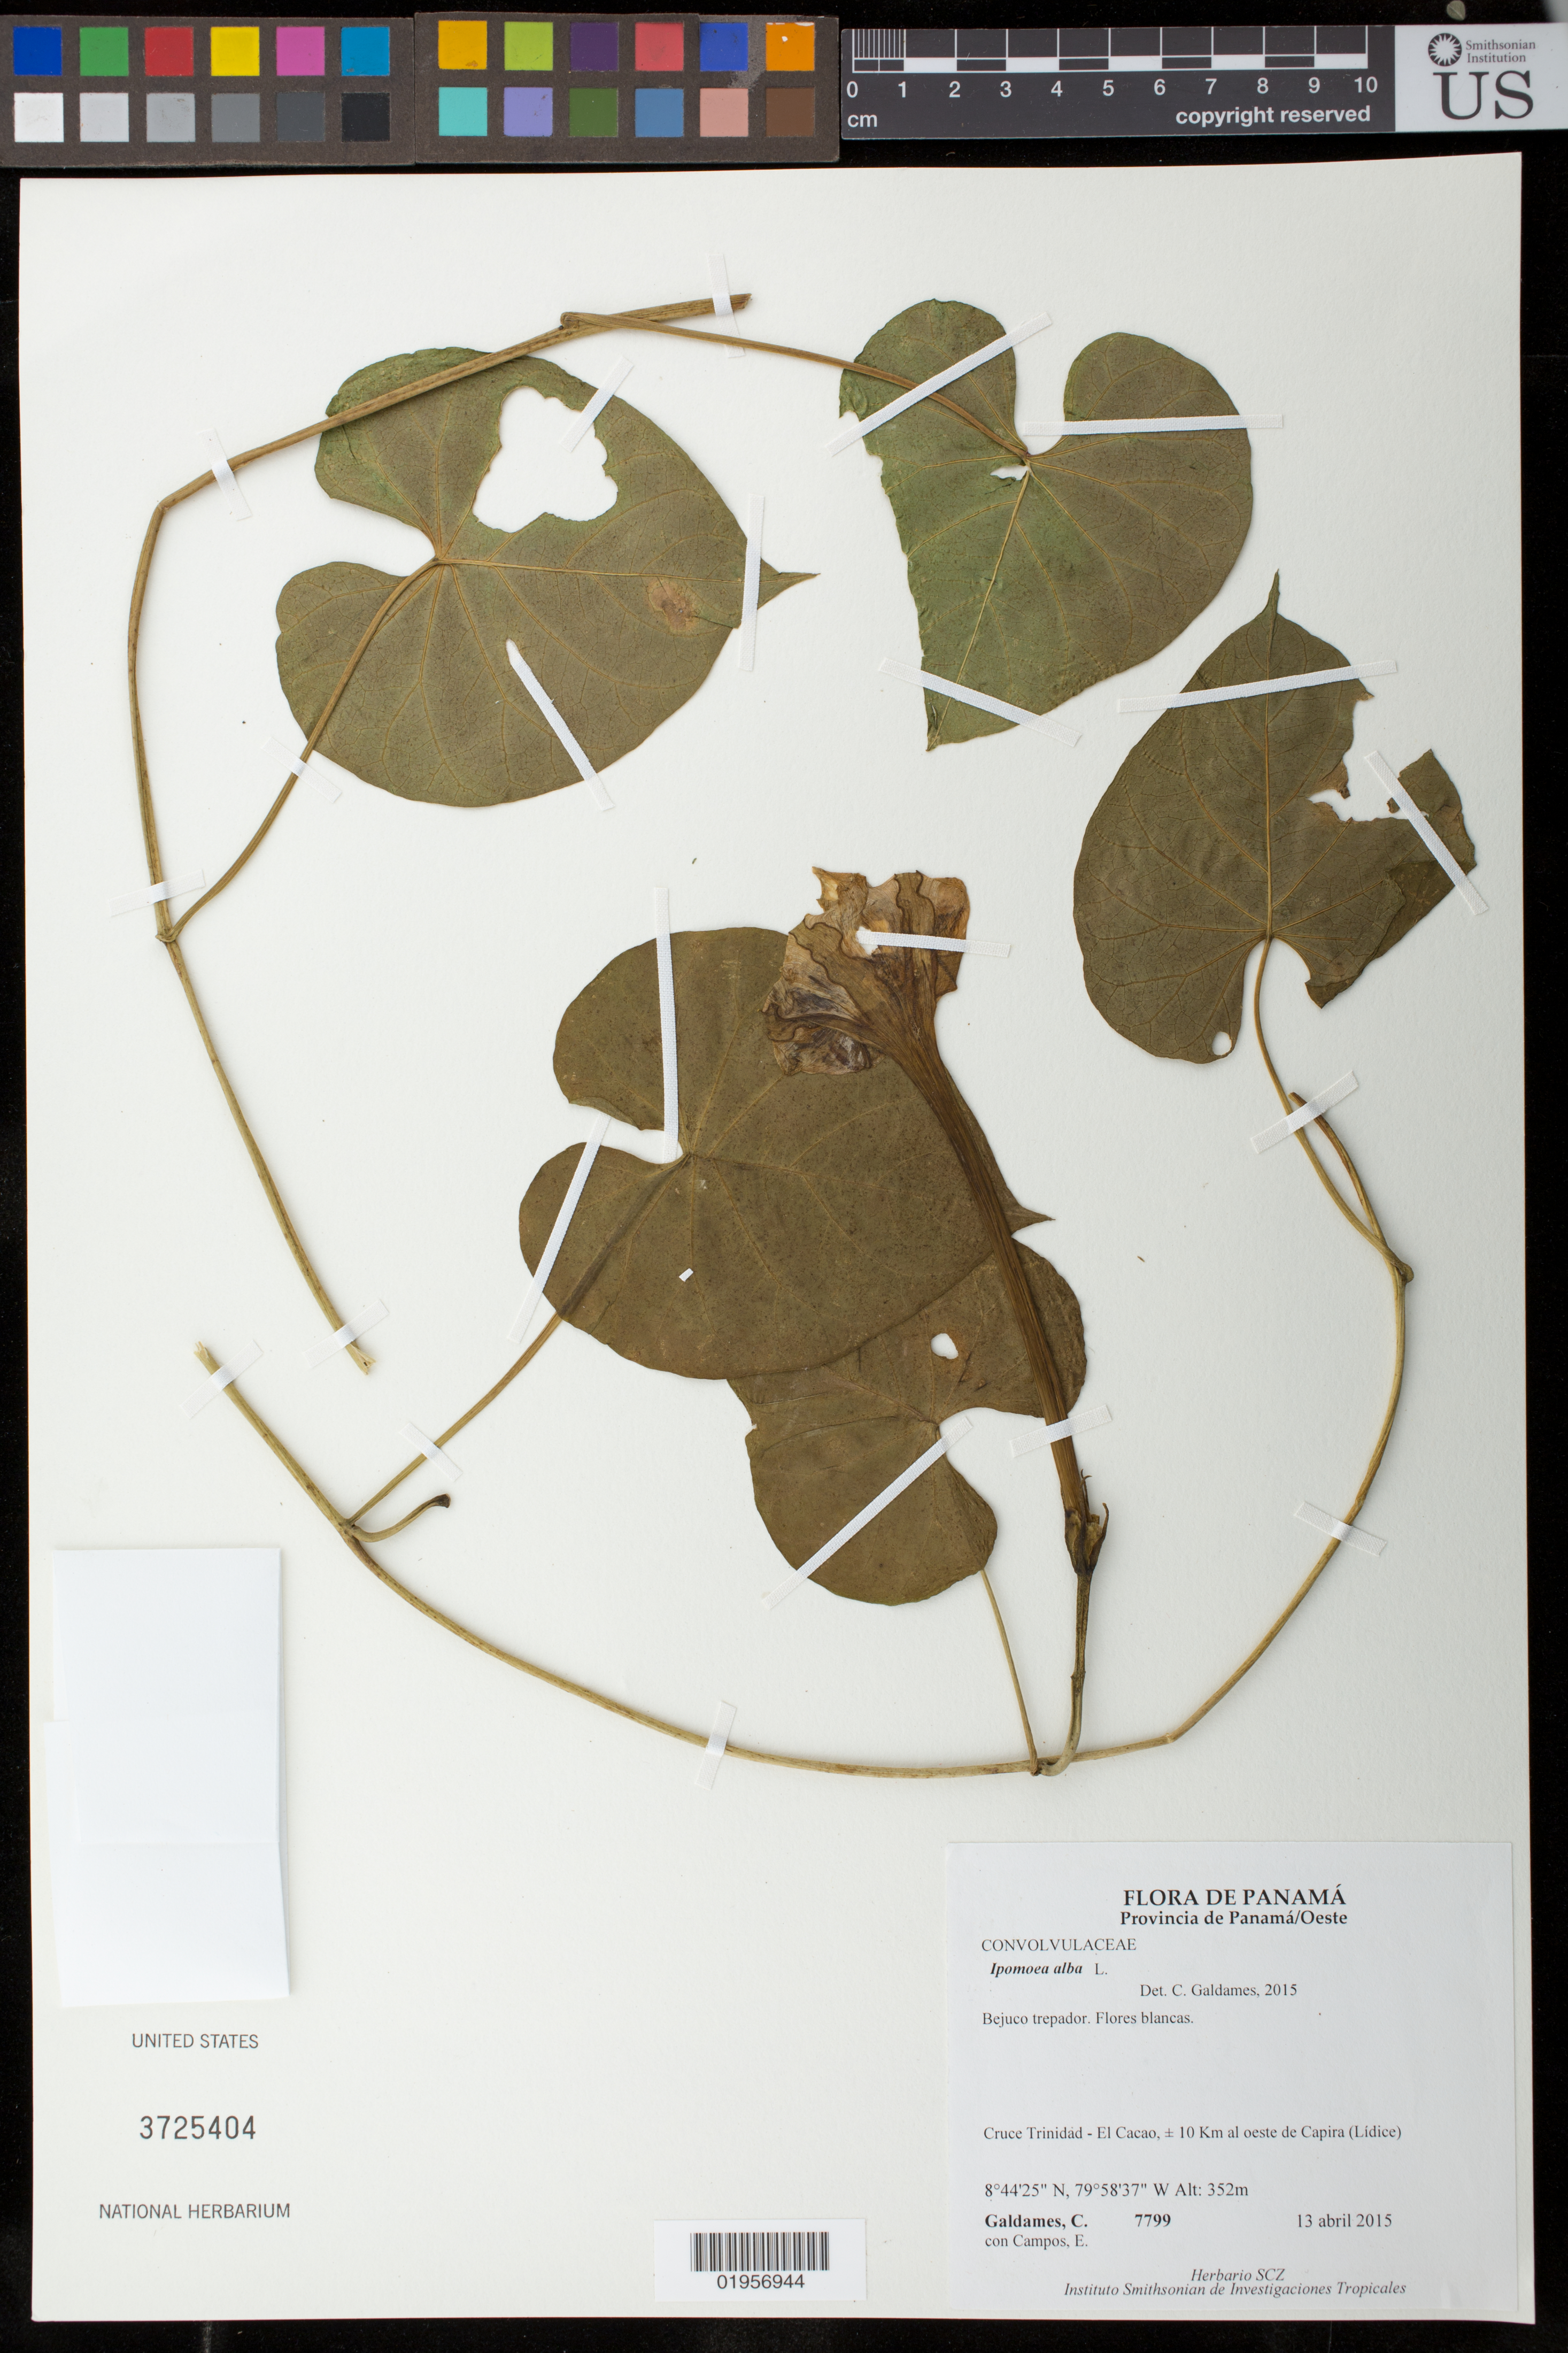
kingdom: Plantae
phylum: Tracheophyta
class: Magnoliopsida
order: Solanales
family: Convolvulaceae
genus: Ipomoea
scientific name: Ipomoea alba L.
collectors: C. Galdames & E. Campos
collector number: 7799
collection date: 2015-04-13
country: Panama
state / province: Panamá Oeste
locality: Cruce Trinidad-El Cacao, 10 km al oeste de Capira (Lidice)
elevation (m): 352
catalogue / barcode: US 3725404